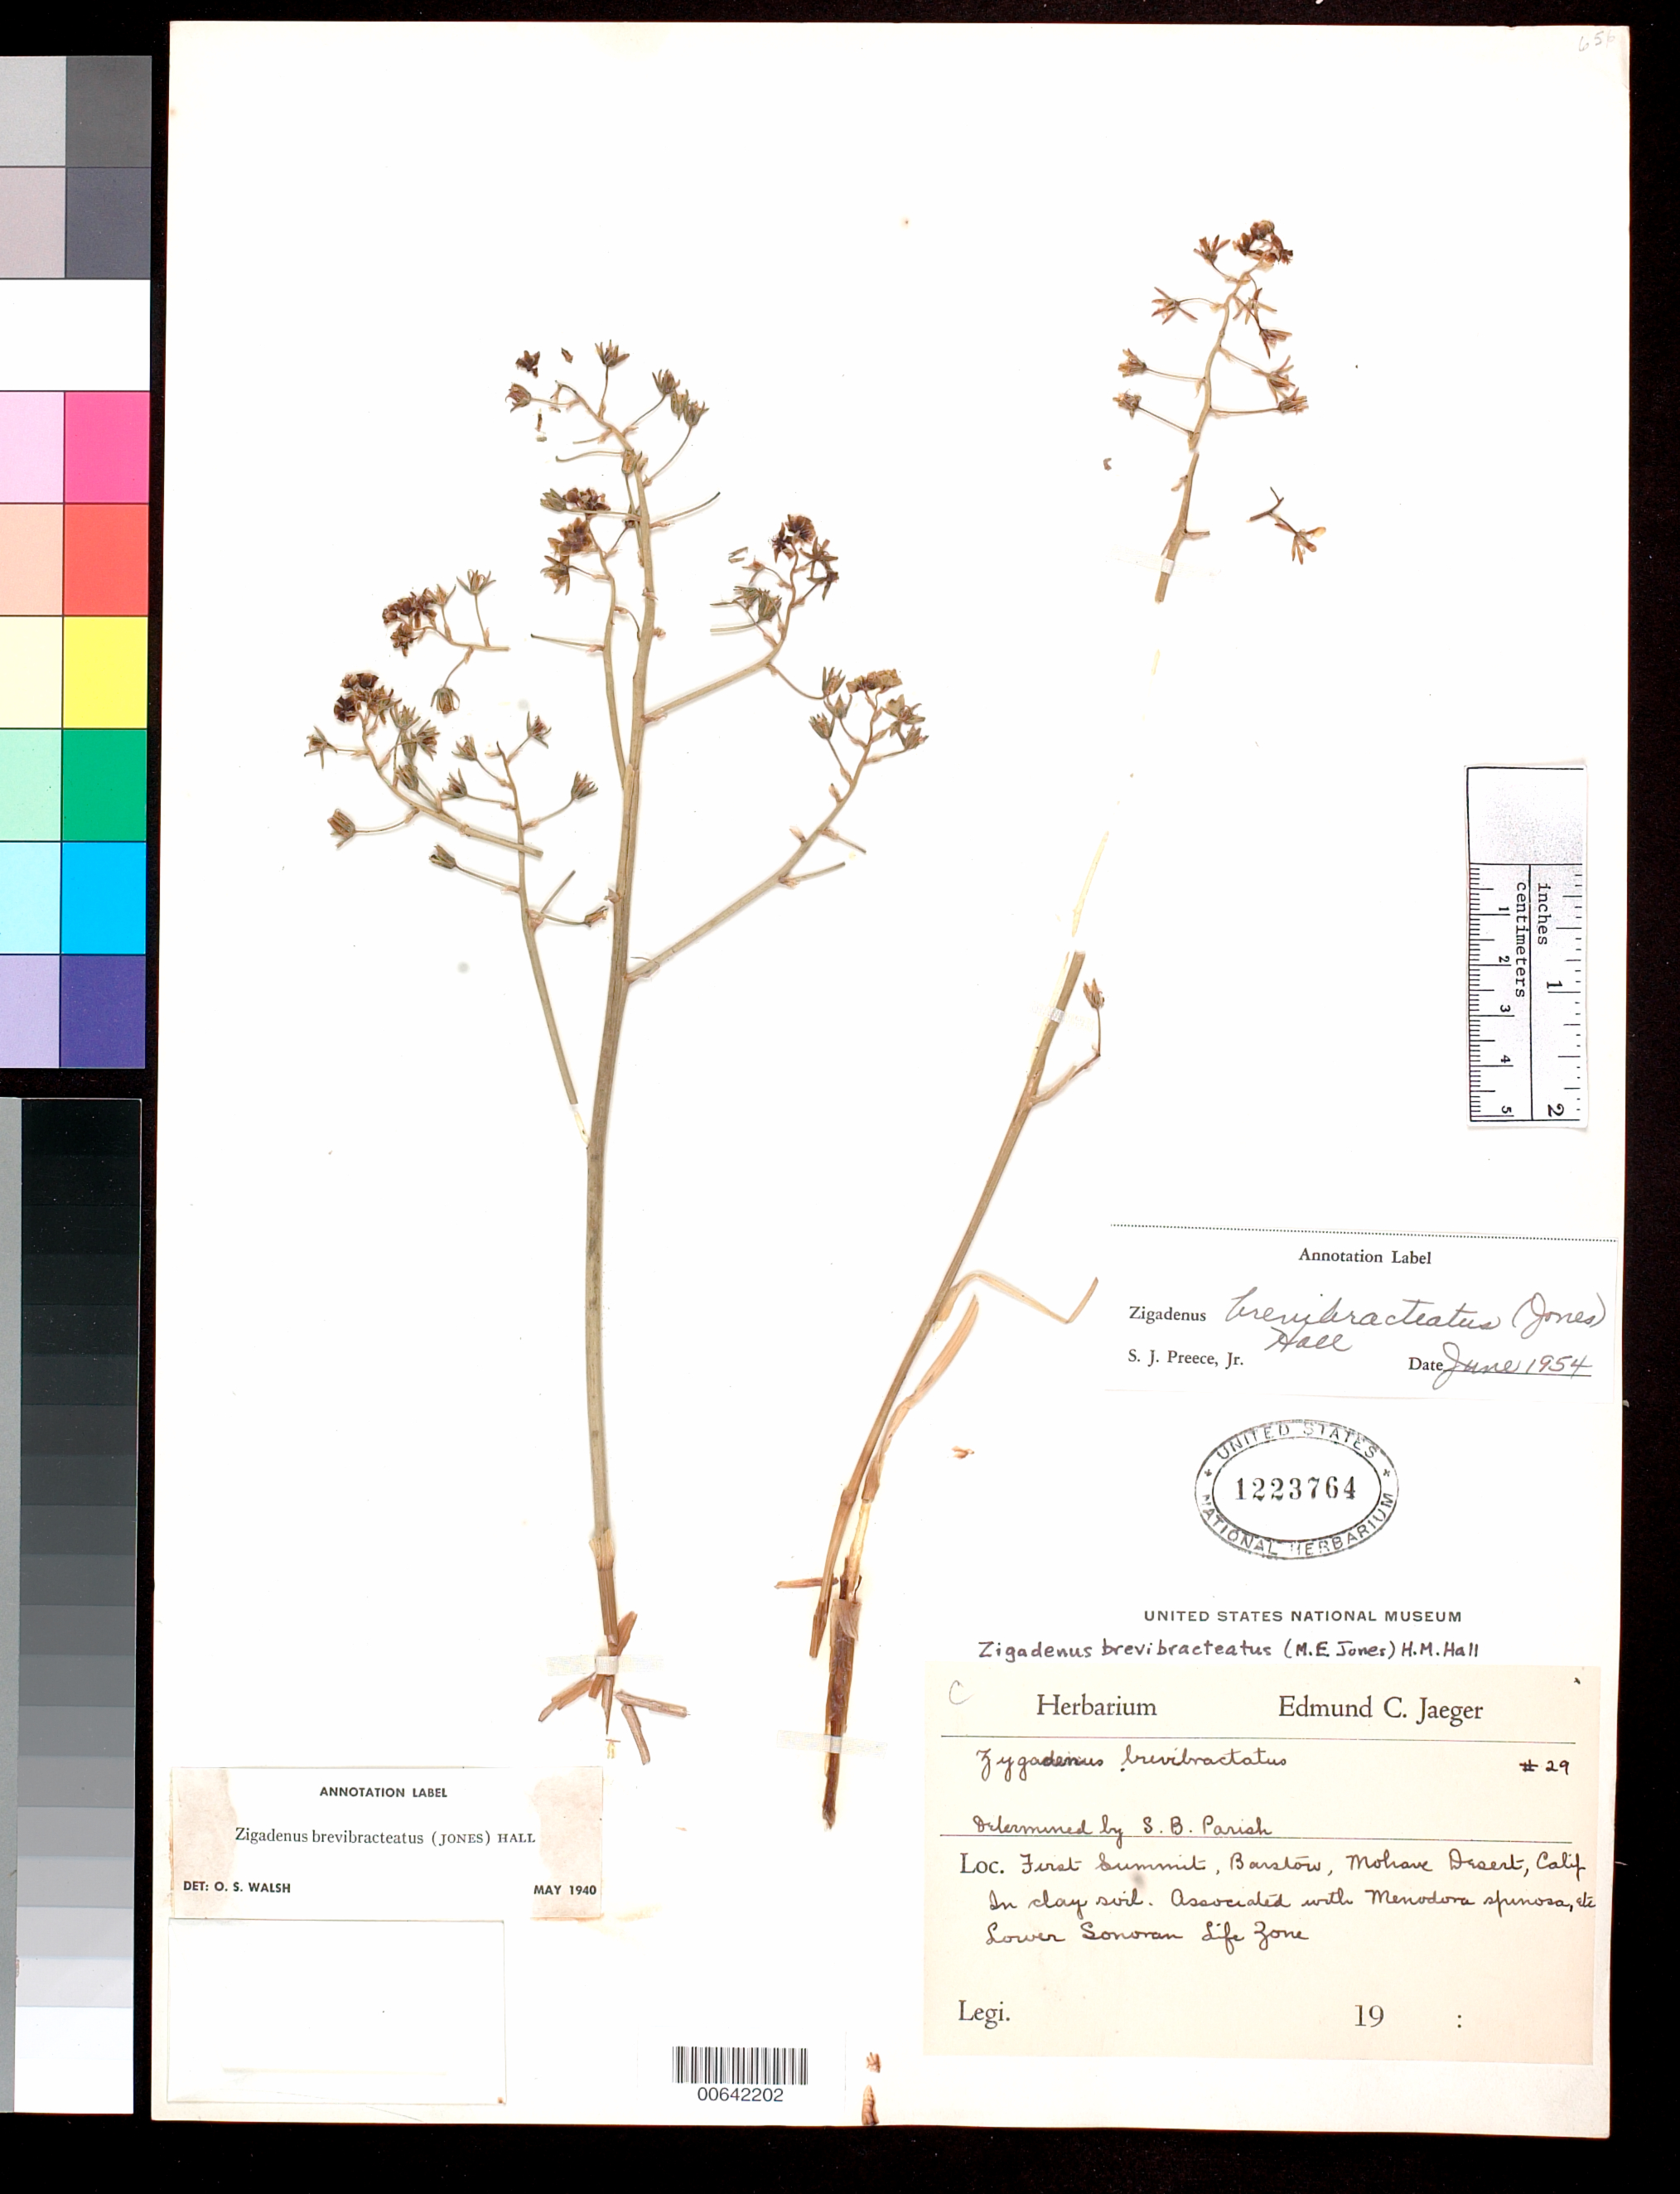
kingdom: Plantae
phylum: Tracheophyta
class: Liliopsida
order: Liliales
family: Melanthiaceae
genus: Zigadenus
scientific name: Zigadenus brevibracteatus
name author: (M.E. Jones) H.M. Hall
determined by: Preece, S. J.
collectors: E. Jaeger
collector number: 29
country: United States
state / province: California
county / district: Kern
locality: First Summit, Barstow, Mohave Desert.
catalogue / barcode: US 1223764